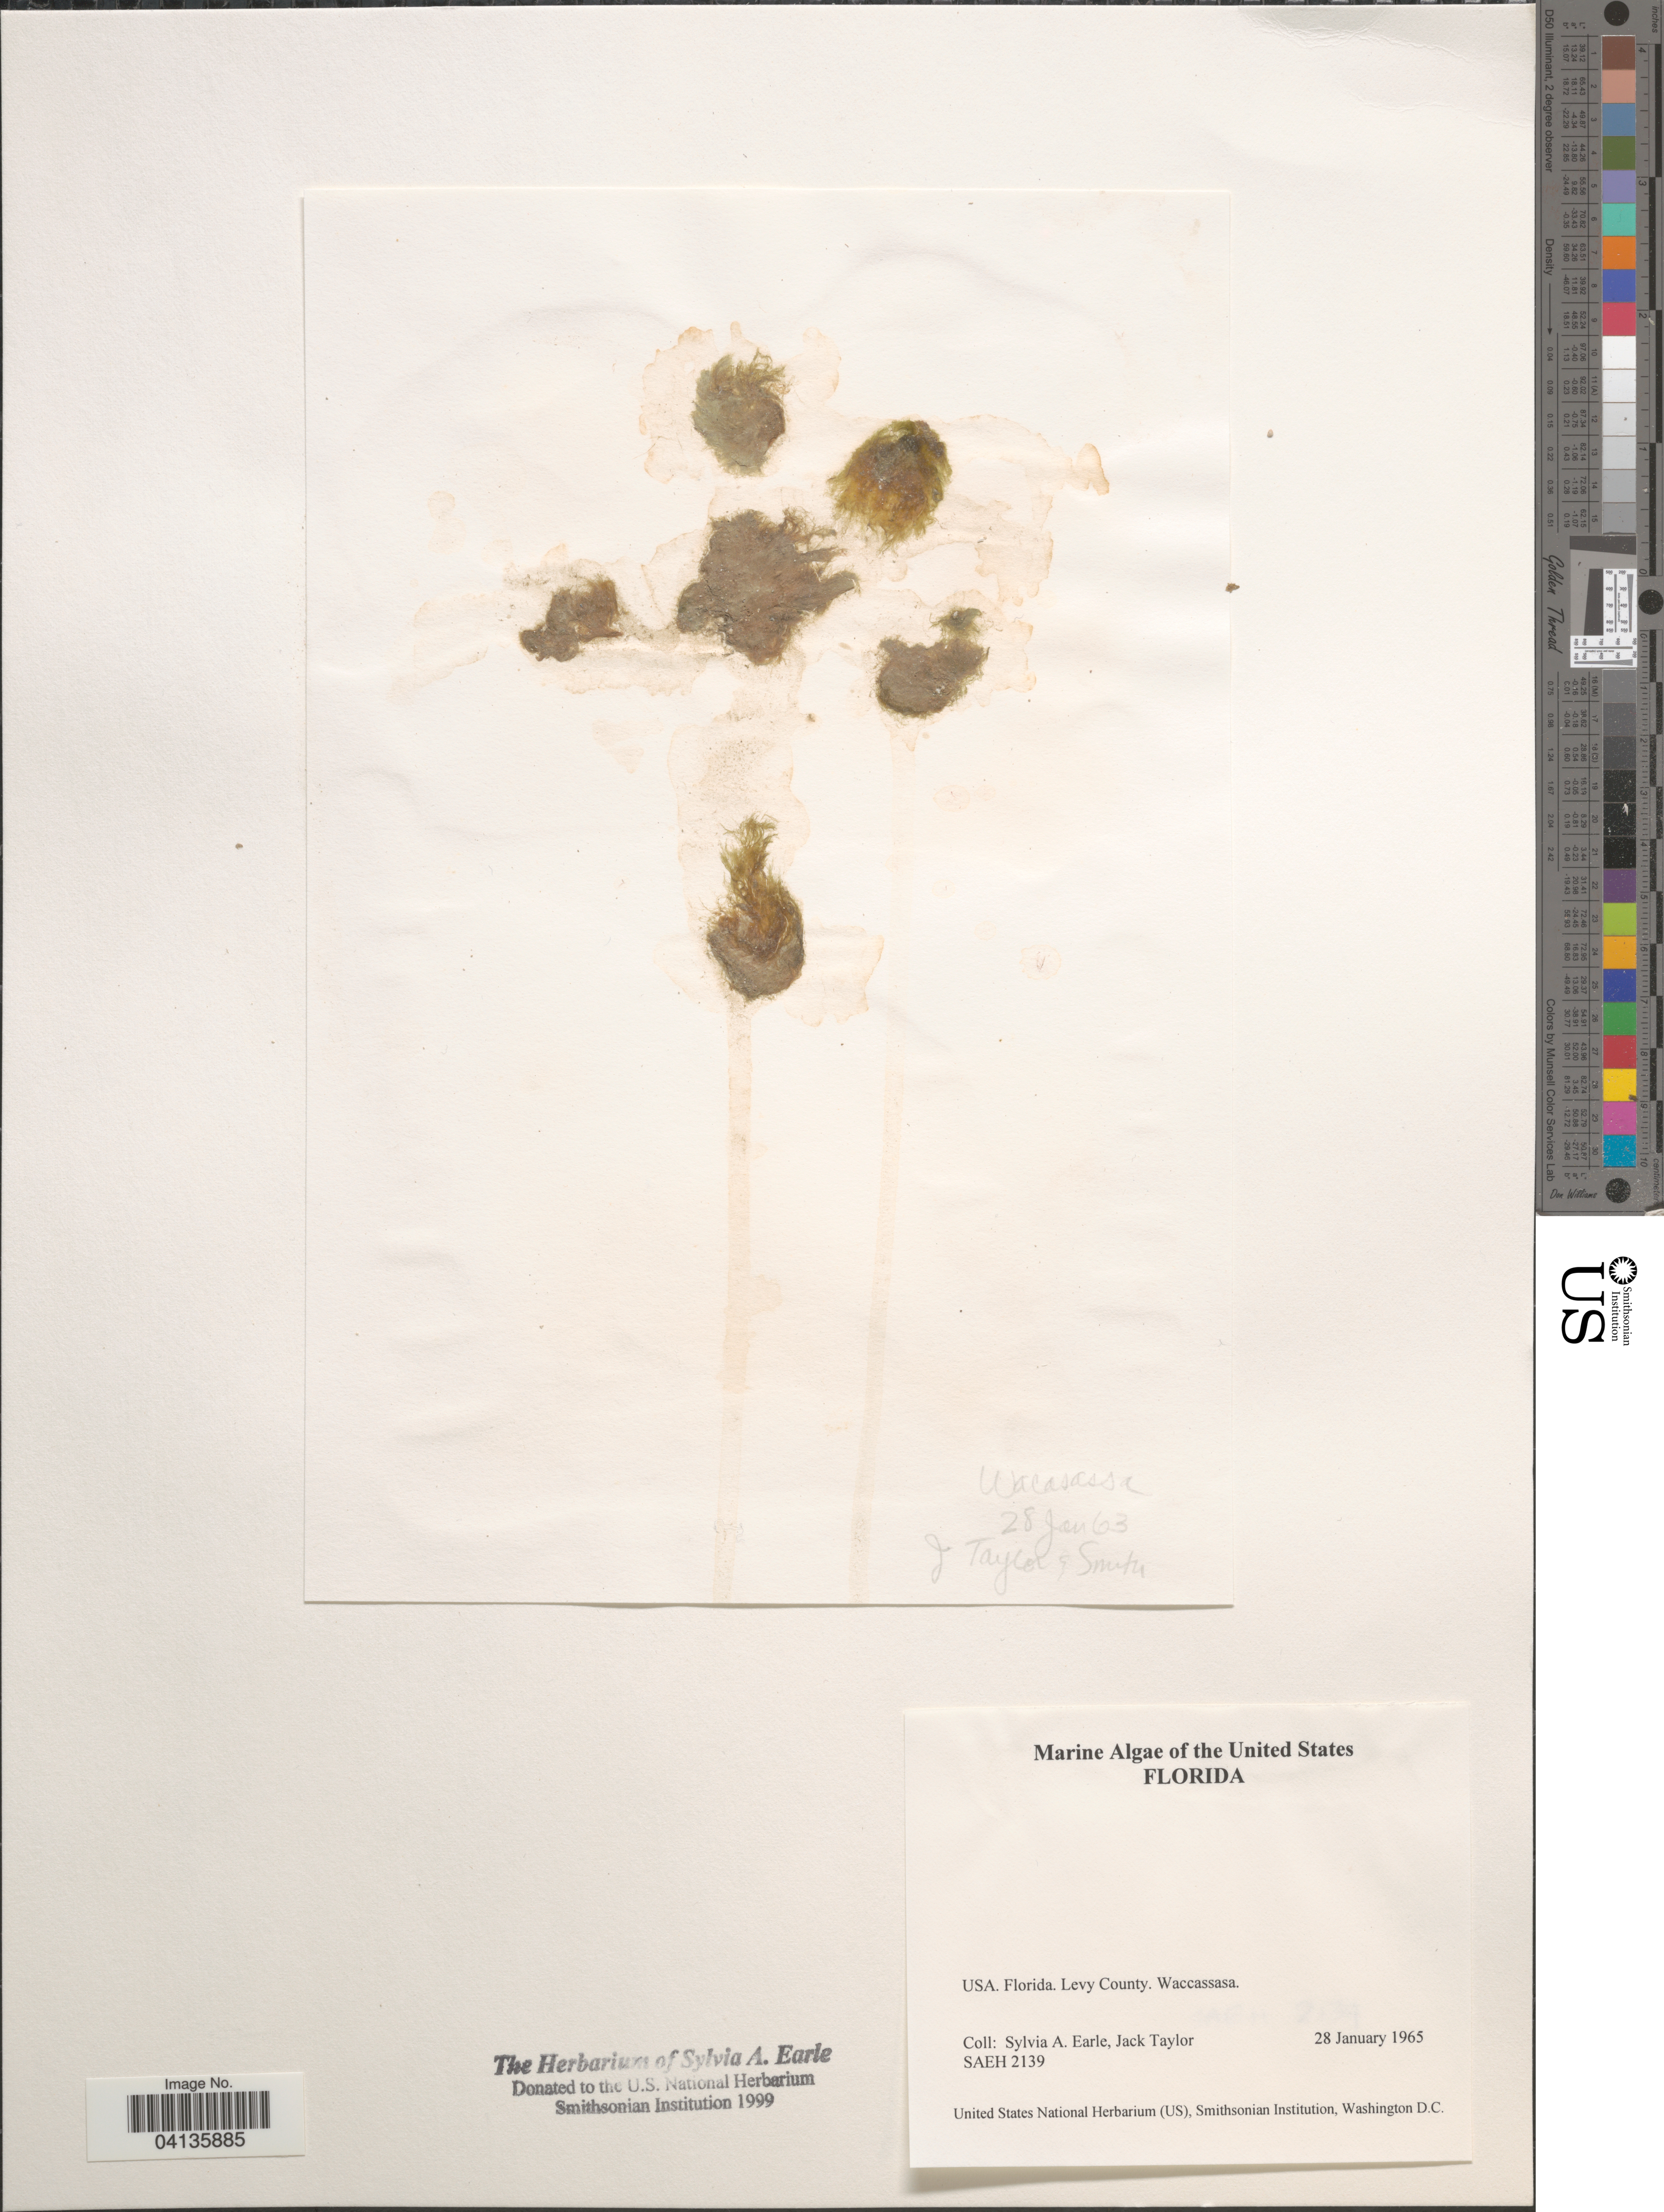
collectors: S. A. Earle & J. Taylor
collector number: SAEH 2139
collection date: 1965-01-28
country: United States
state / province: Florida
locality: Levy County. Waccassasa.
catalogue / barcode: US 238776